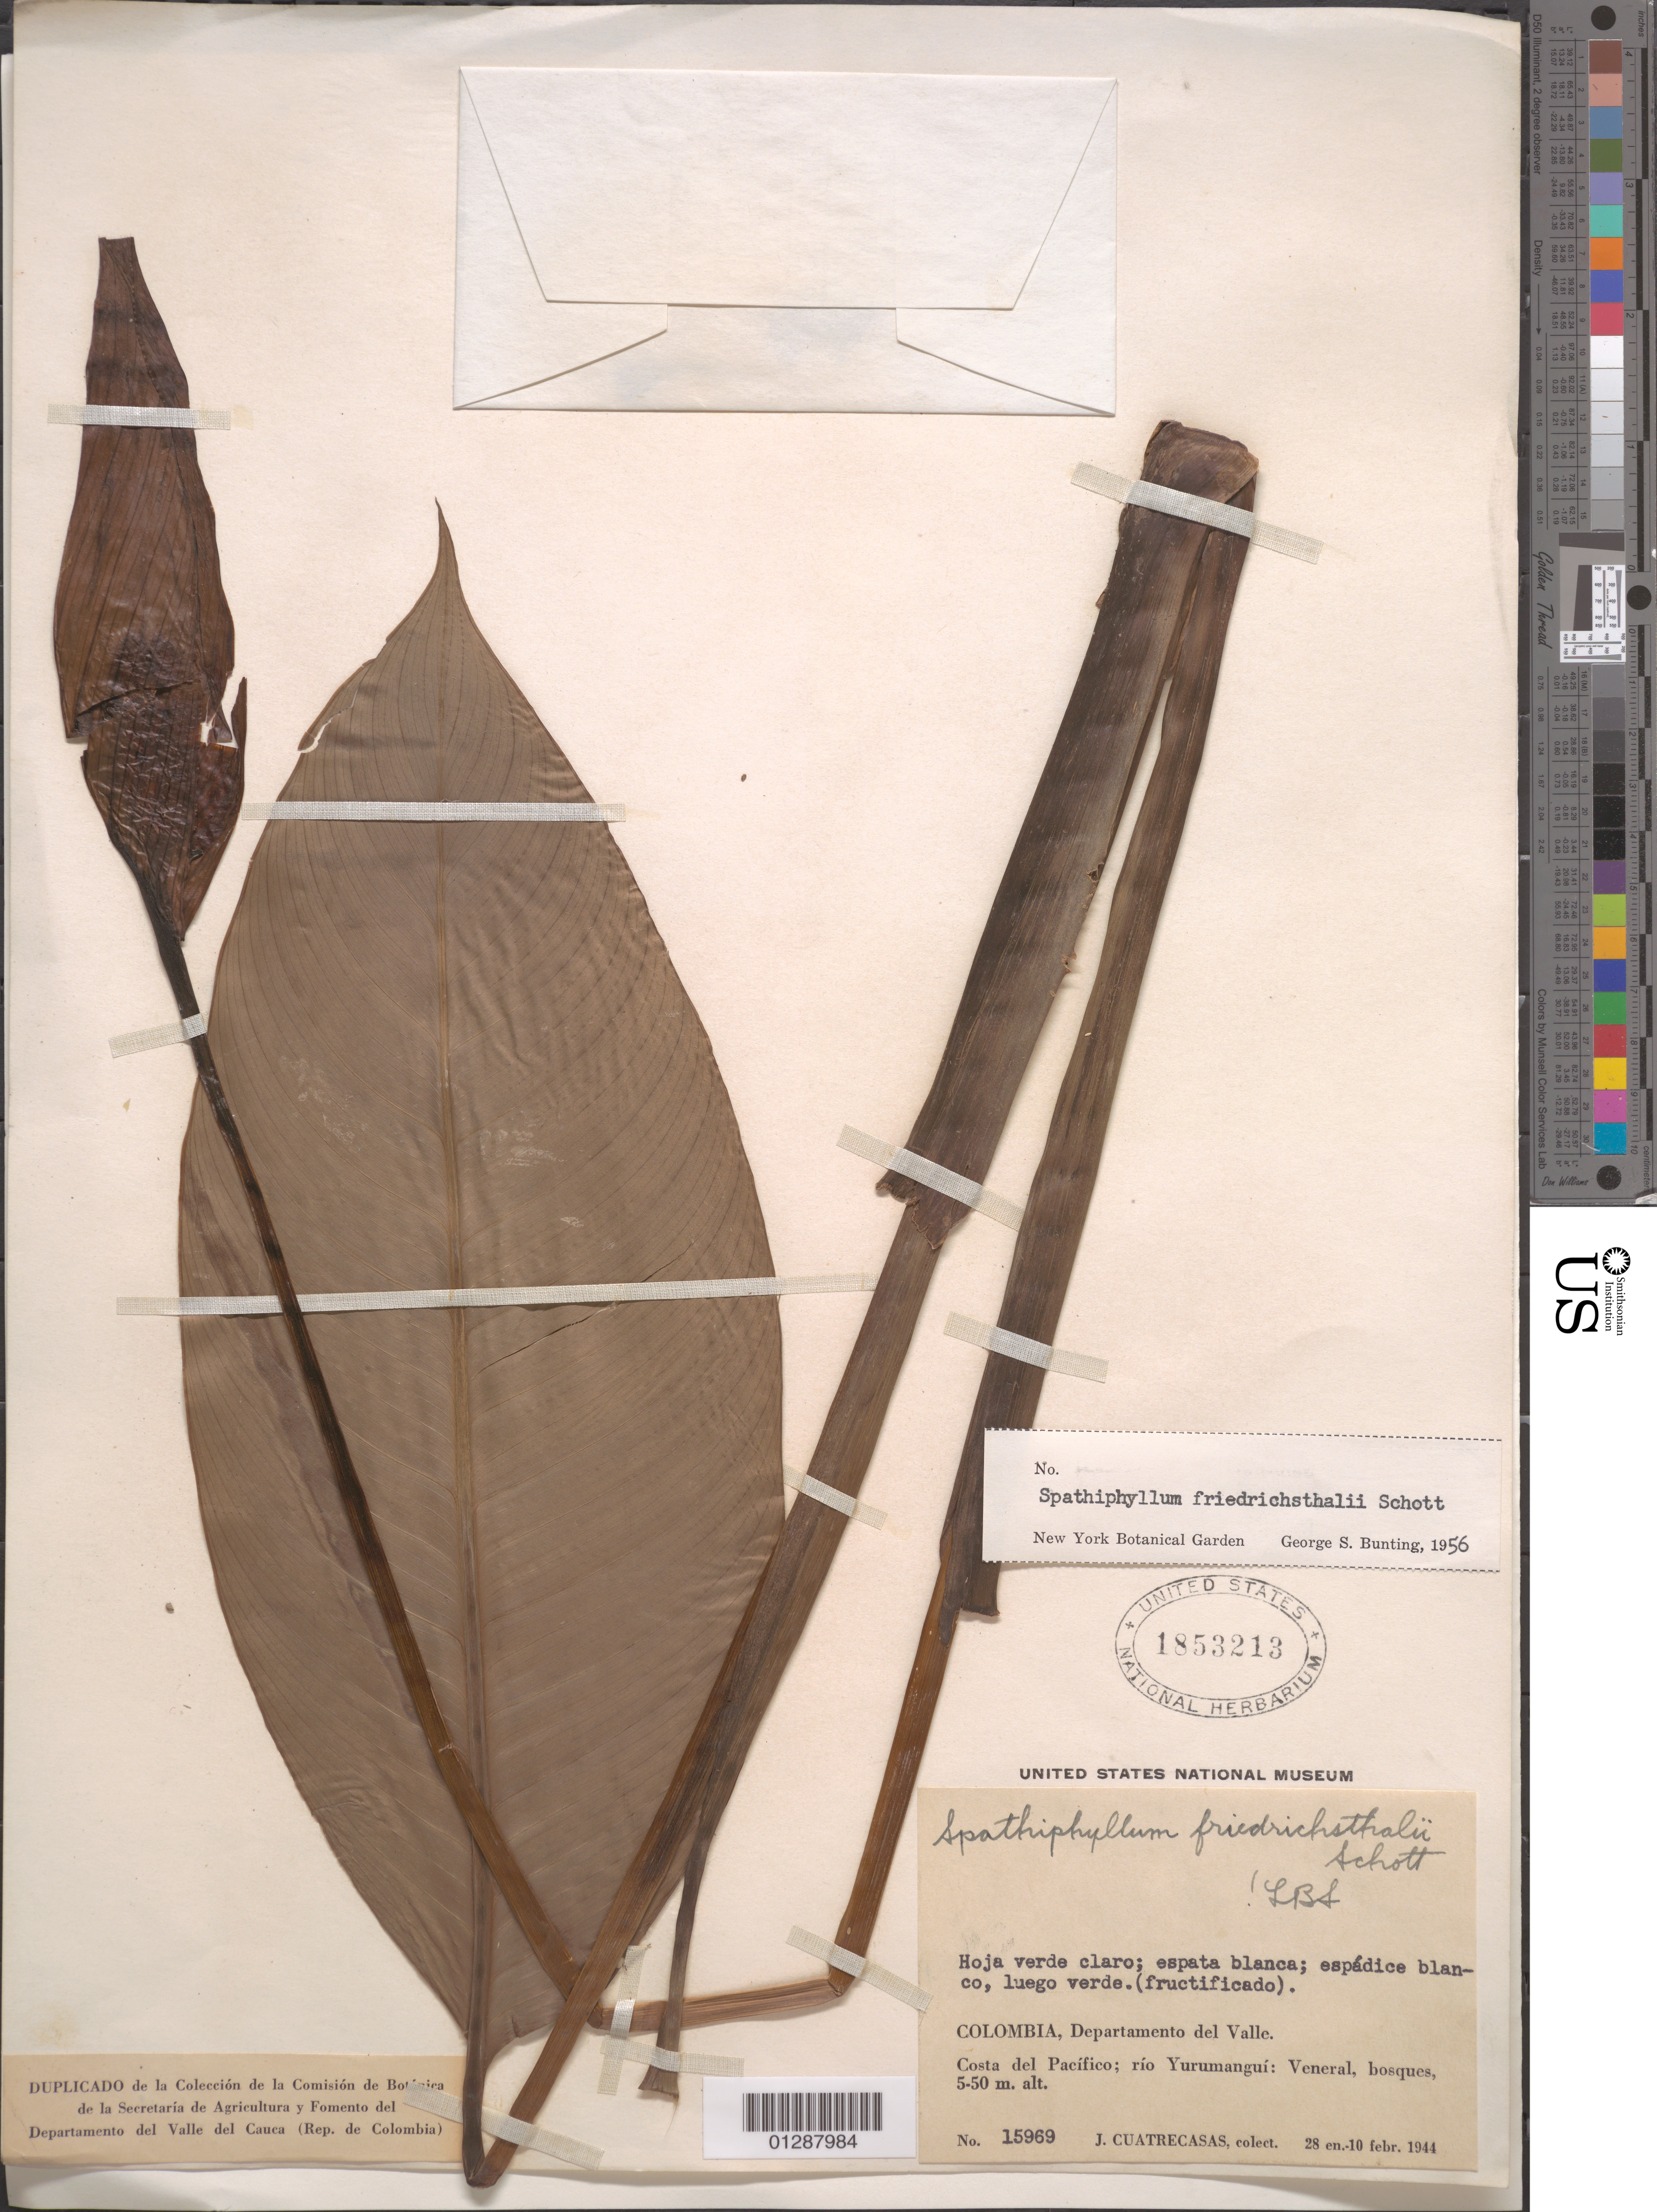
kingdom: Plantae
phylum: Tracheophyta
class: Liliopsida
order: Alismatales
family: Araceae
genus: Spathiphyllum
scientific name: Spathiphyllum friedrichsthalii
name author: Schott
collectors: J. Cuatrecasas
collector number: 15969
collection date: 1944-01-28/1944-02-10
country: Colombia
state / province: Valle del Cauca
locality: Departamento del Valle. Costa del Pacífico; río Yurumanguí: Veneral.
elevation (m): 5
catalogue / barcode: US 1853213